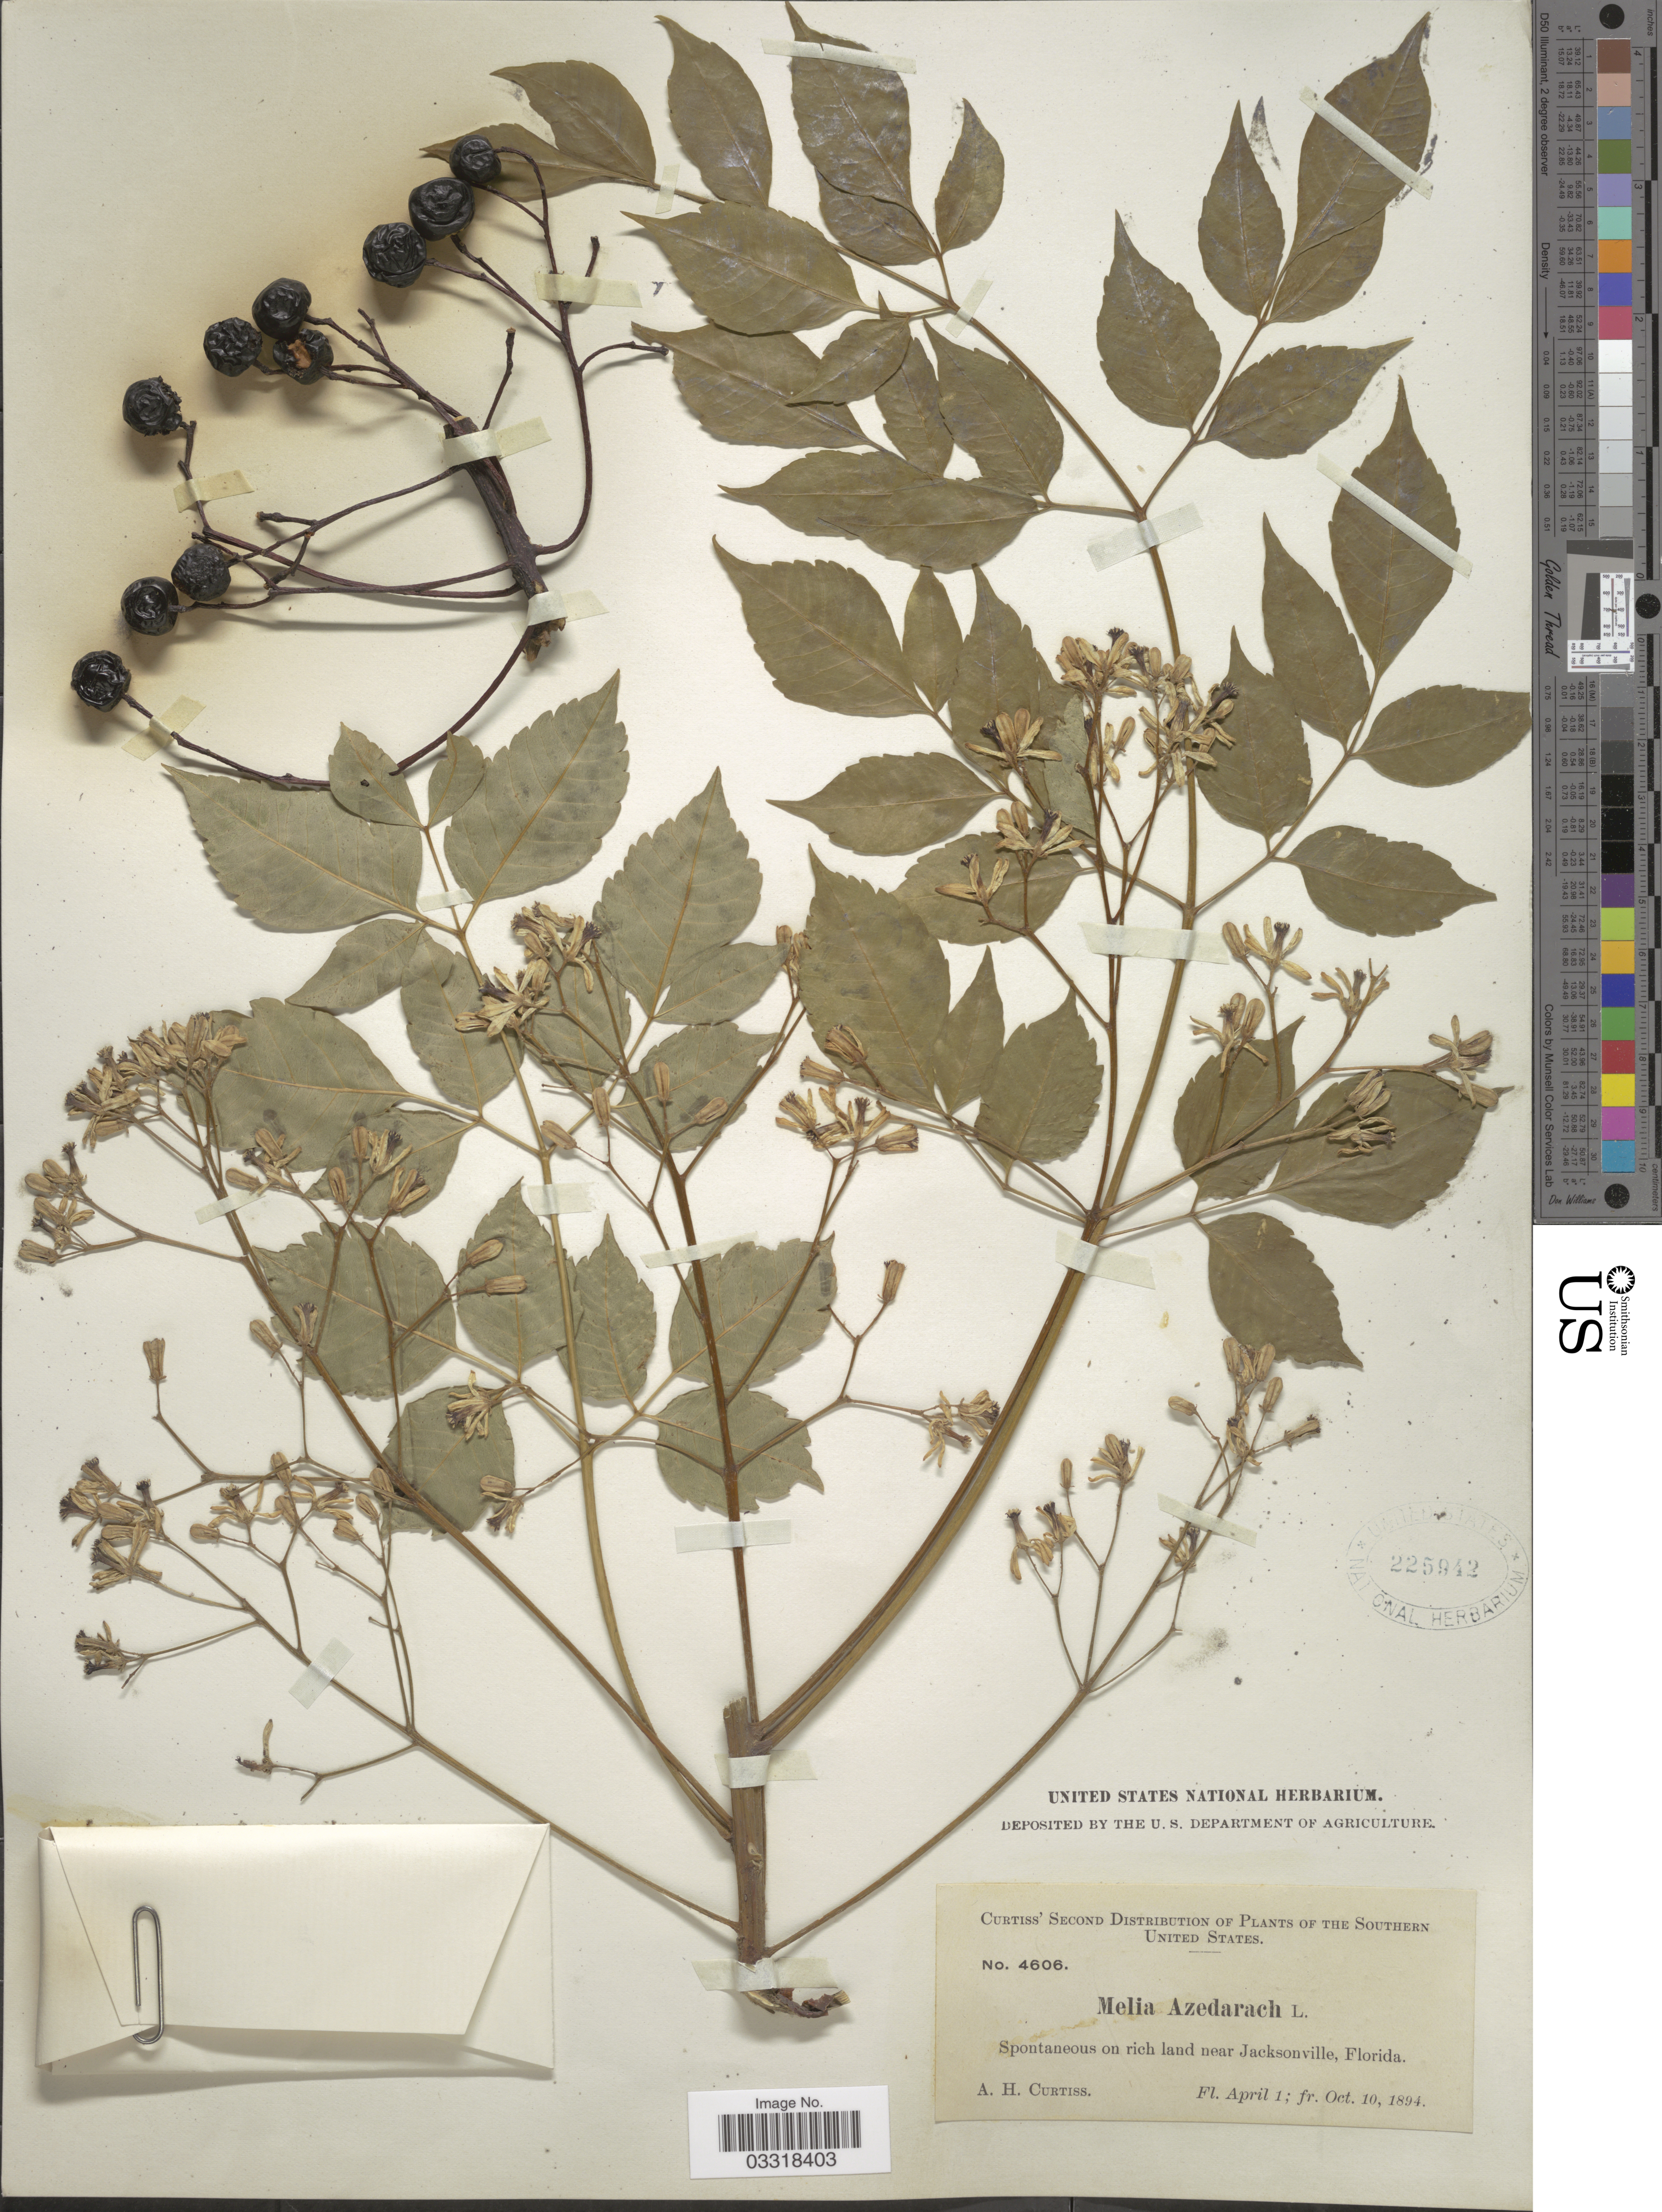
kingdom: Plantae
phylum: Tracheophyta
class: Magnoliopsida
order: Sapindales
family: Meliaceae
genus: Melia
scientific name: Melia azedarach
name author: L.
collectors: A. H. Curtiss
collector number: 4606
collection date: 1894-04-01/1894-10-10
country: United States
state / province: Florida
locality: The Southern United States. Spontaneous on rich land near Jacksonville.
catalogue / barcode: US 225942